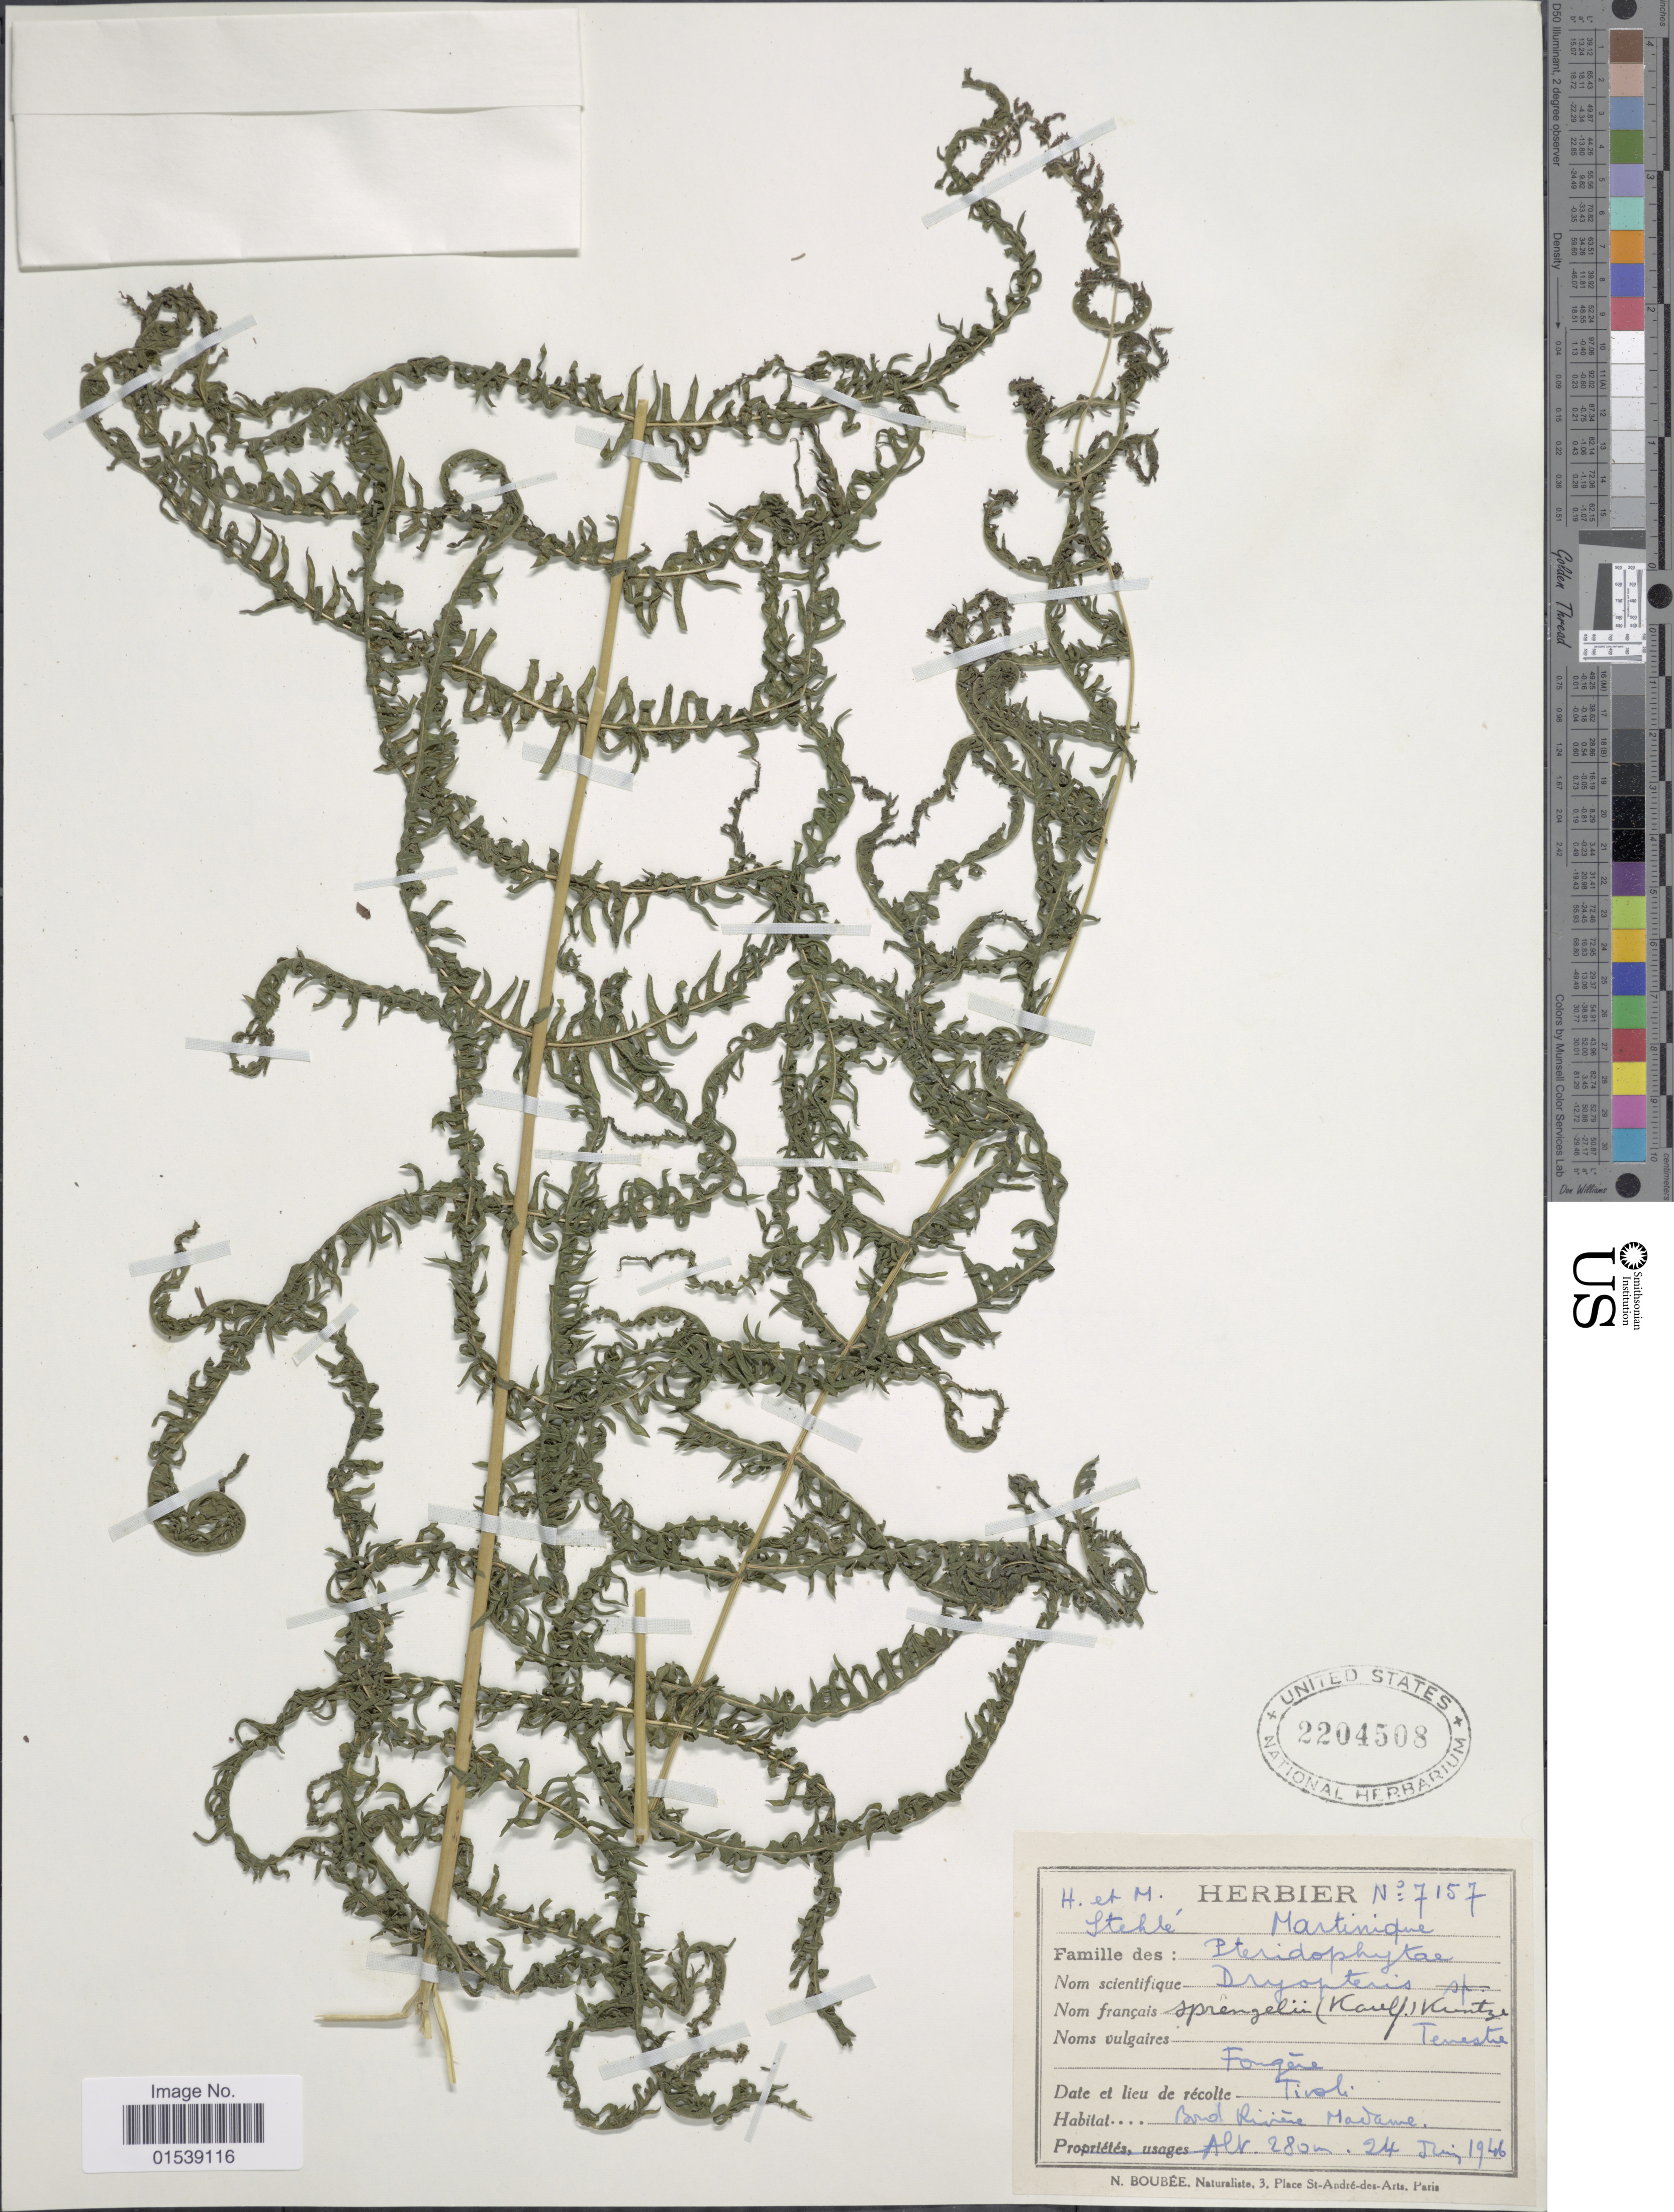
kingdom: Plantae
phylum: Tracheophyta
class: Polypodiopsida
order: Polypodiales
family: Thelypteridaceae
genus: Amauropelta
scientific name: Amauropelta balbisii (Spreng.) comb. nov., ined. 2015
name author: (Spreng.)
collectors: H. Stehlé & M. Stehlé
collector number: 7157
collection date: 1946-06-24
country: Martinique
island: Martinique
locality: Tivoli, Bord Riviere Madame.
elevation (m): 280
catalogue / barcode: US 2204508